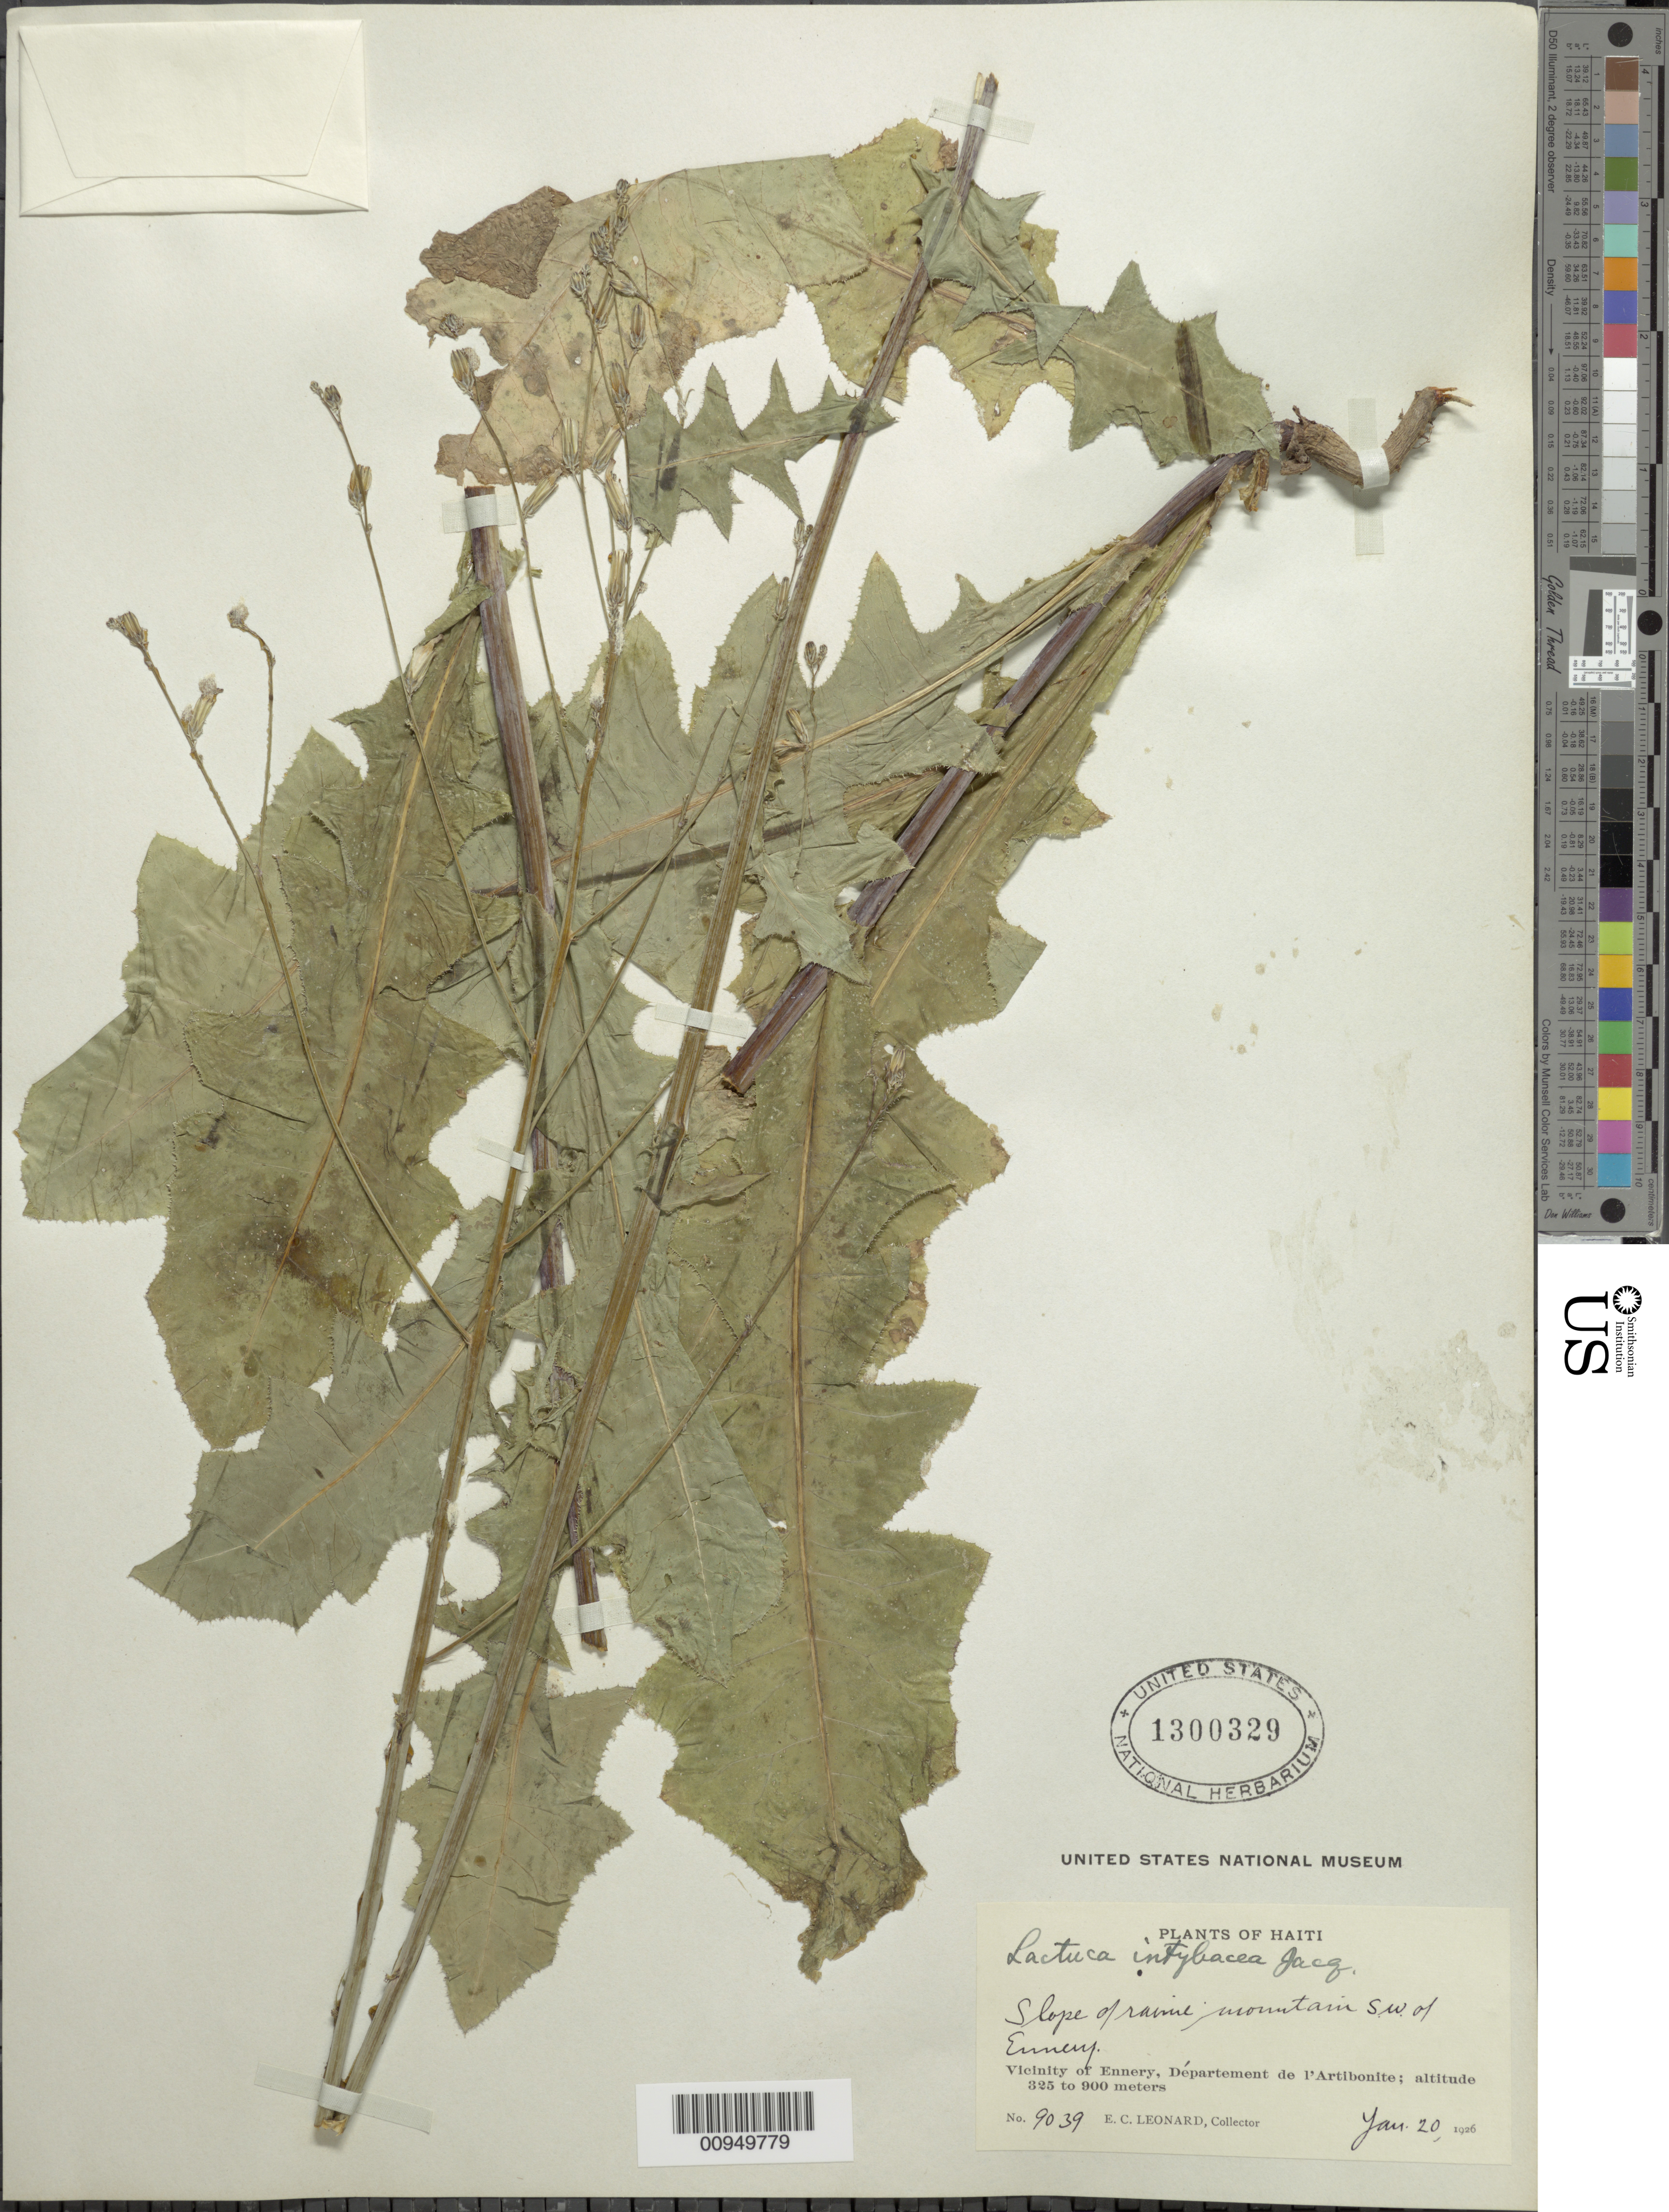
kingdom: Plantae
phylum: Tracheophyta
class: Magnoliopsida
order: Asterales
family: Asteraceae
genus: Launaea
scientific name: Launaea intybacea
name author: (Jacq.) Beauverd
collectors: E. C. Leonard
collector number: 9039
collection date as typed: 20 Jan 1926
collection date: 1926-01-20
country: Haiti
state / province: Artibonite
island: Hispaniola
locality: Vicinity of Ennery, mountain SW of Ennery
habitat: Slope of ravine in mountain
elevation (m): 325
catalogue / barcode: US 1300329